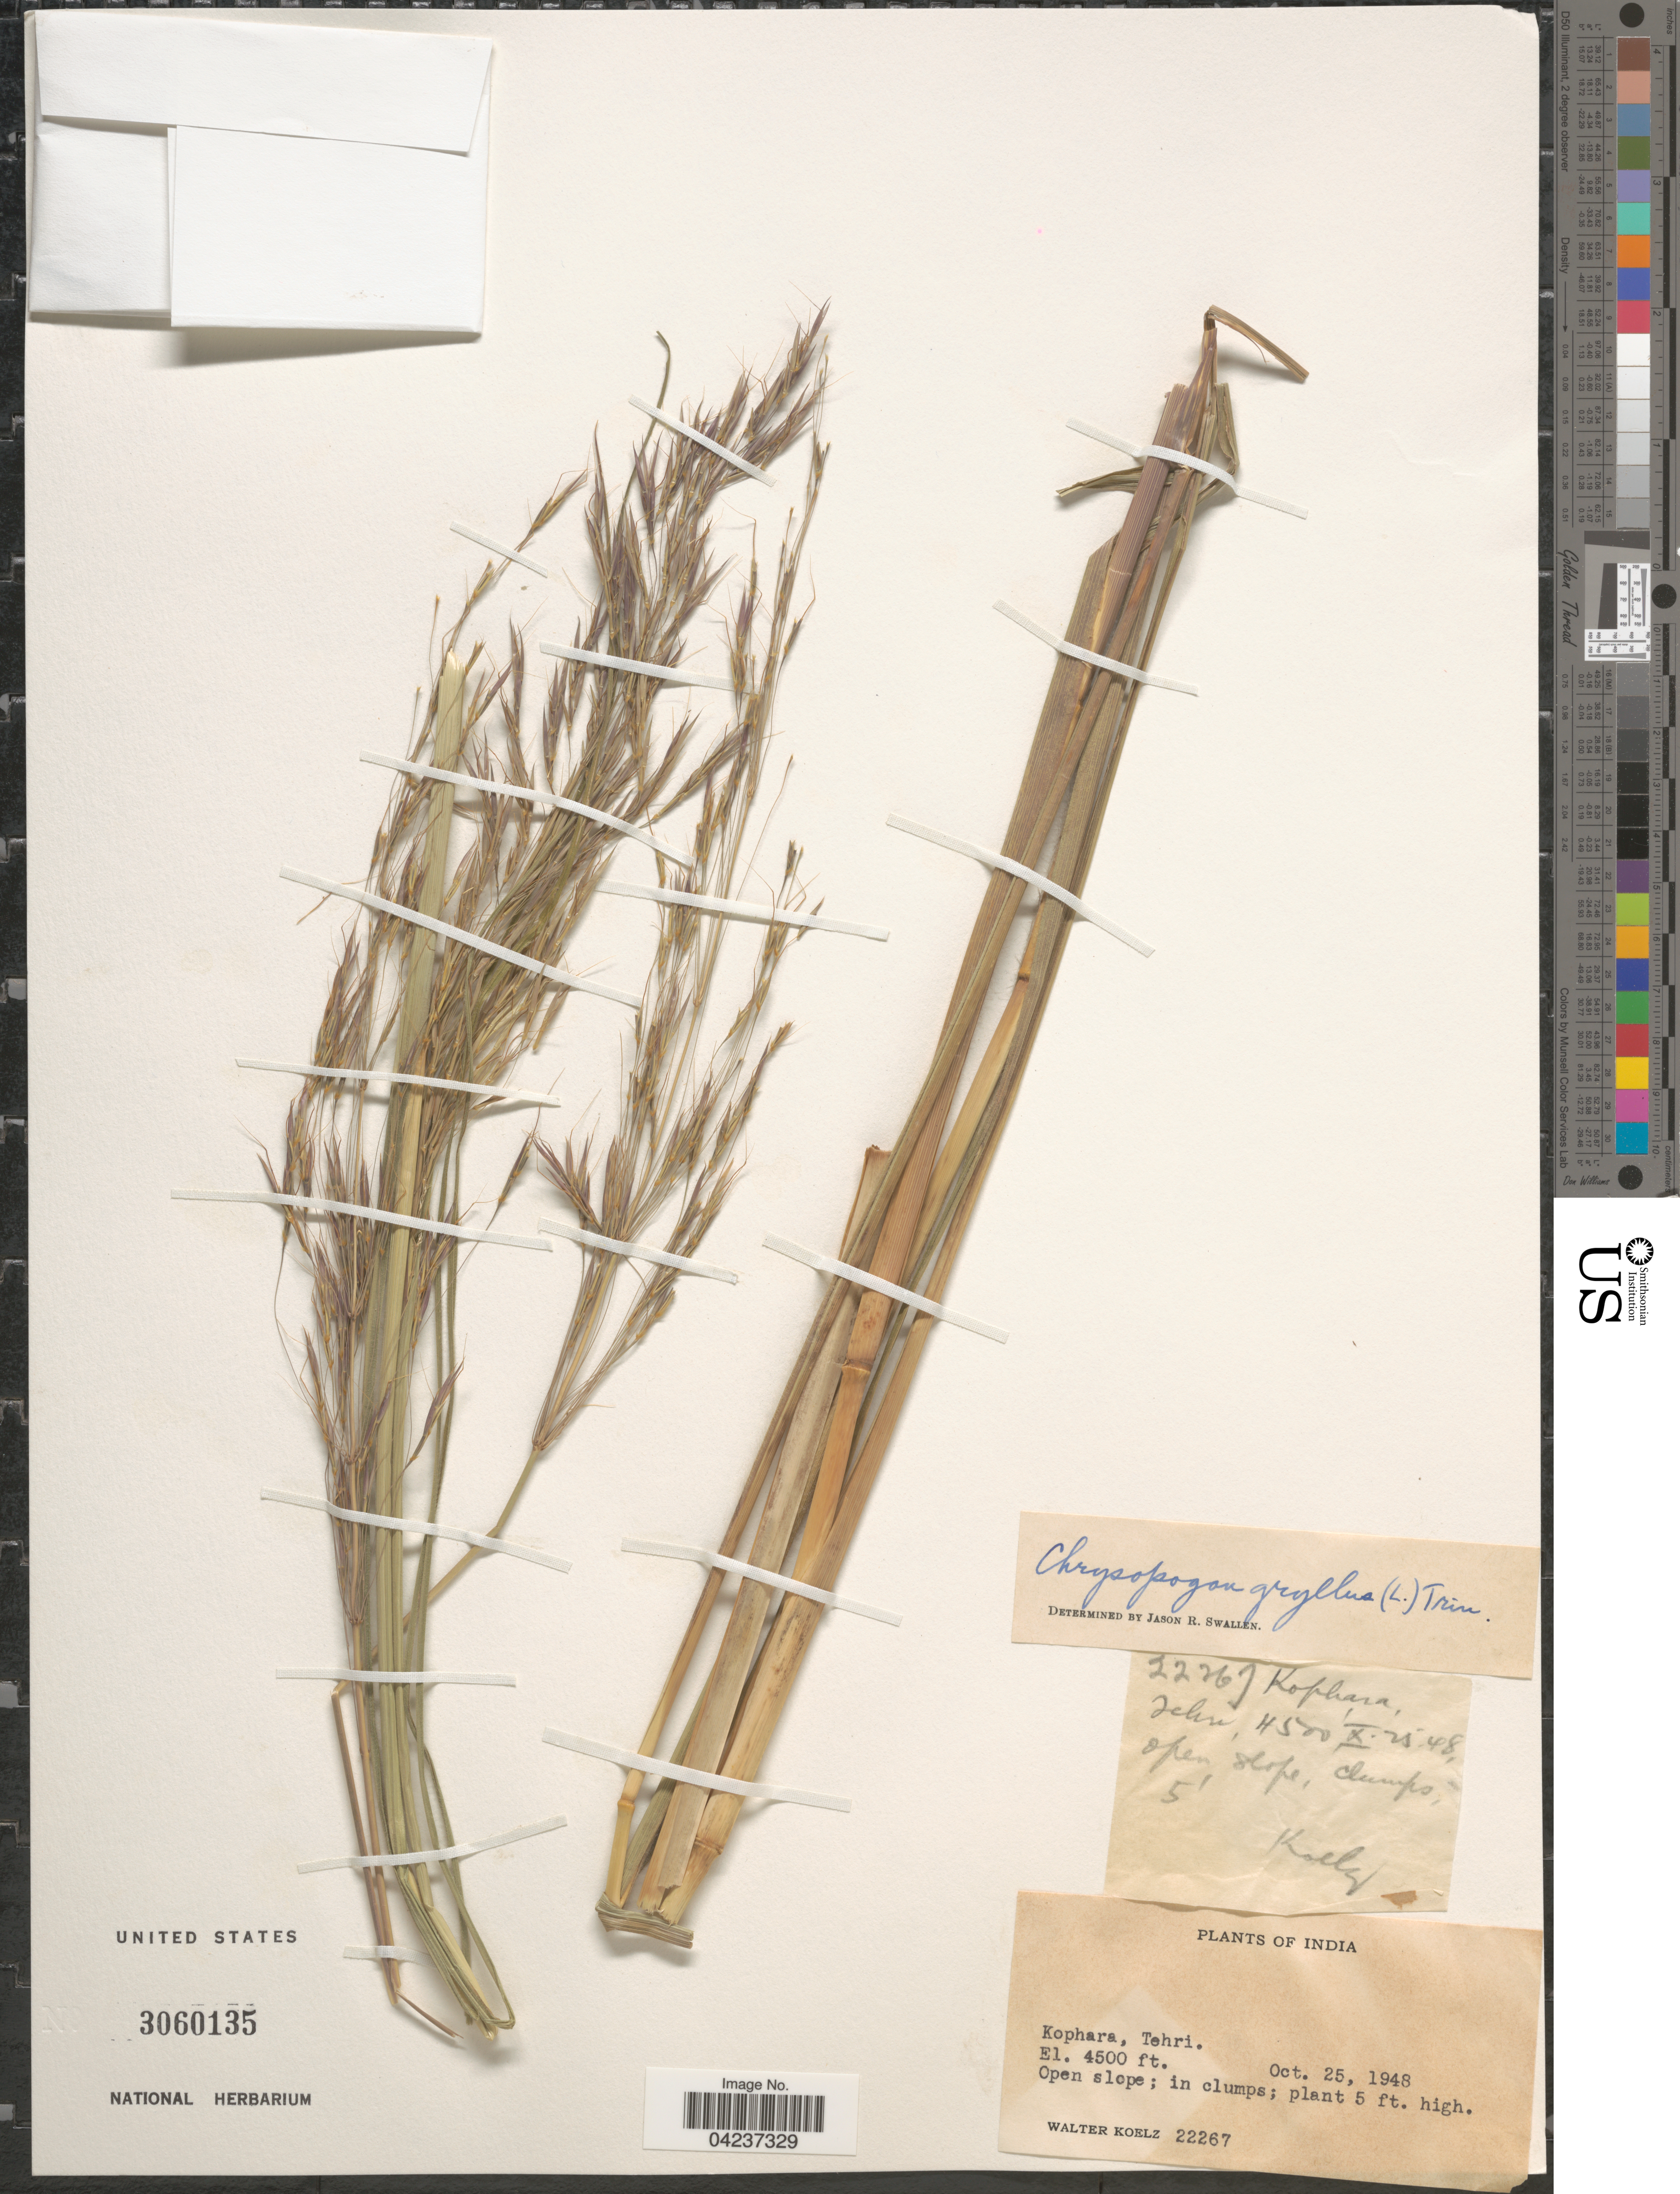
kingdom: Plantae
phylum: Tracheophyta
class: Liliopsida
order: Poales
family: Poaceae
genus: Chrysopogon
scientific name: Chrysopogon gryllus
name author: (L.) Trin.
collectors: W. N. Koelz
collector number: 22267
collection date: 1948-10-25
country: India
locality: Kophara, Tehri.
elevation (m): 1372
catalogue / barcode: US 3060135